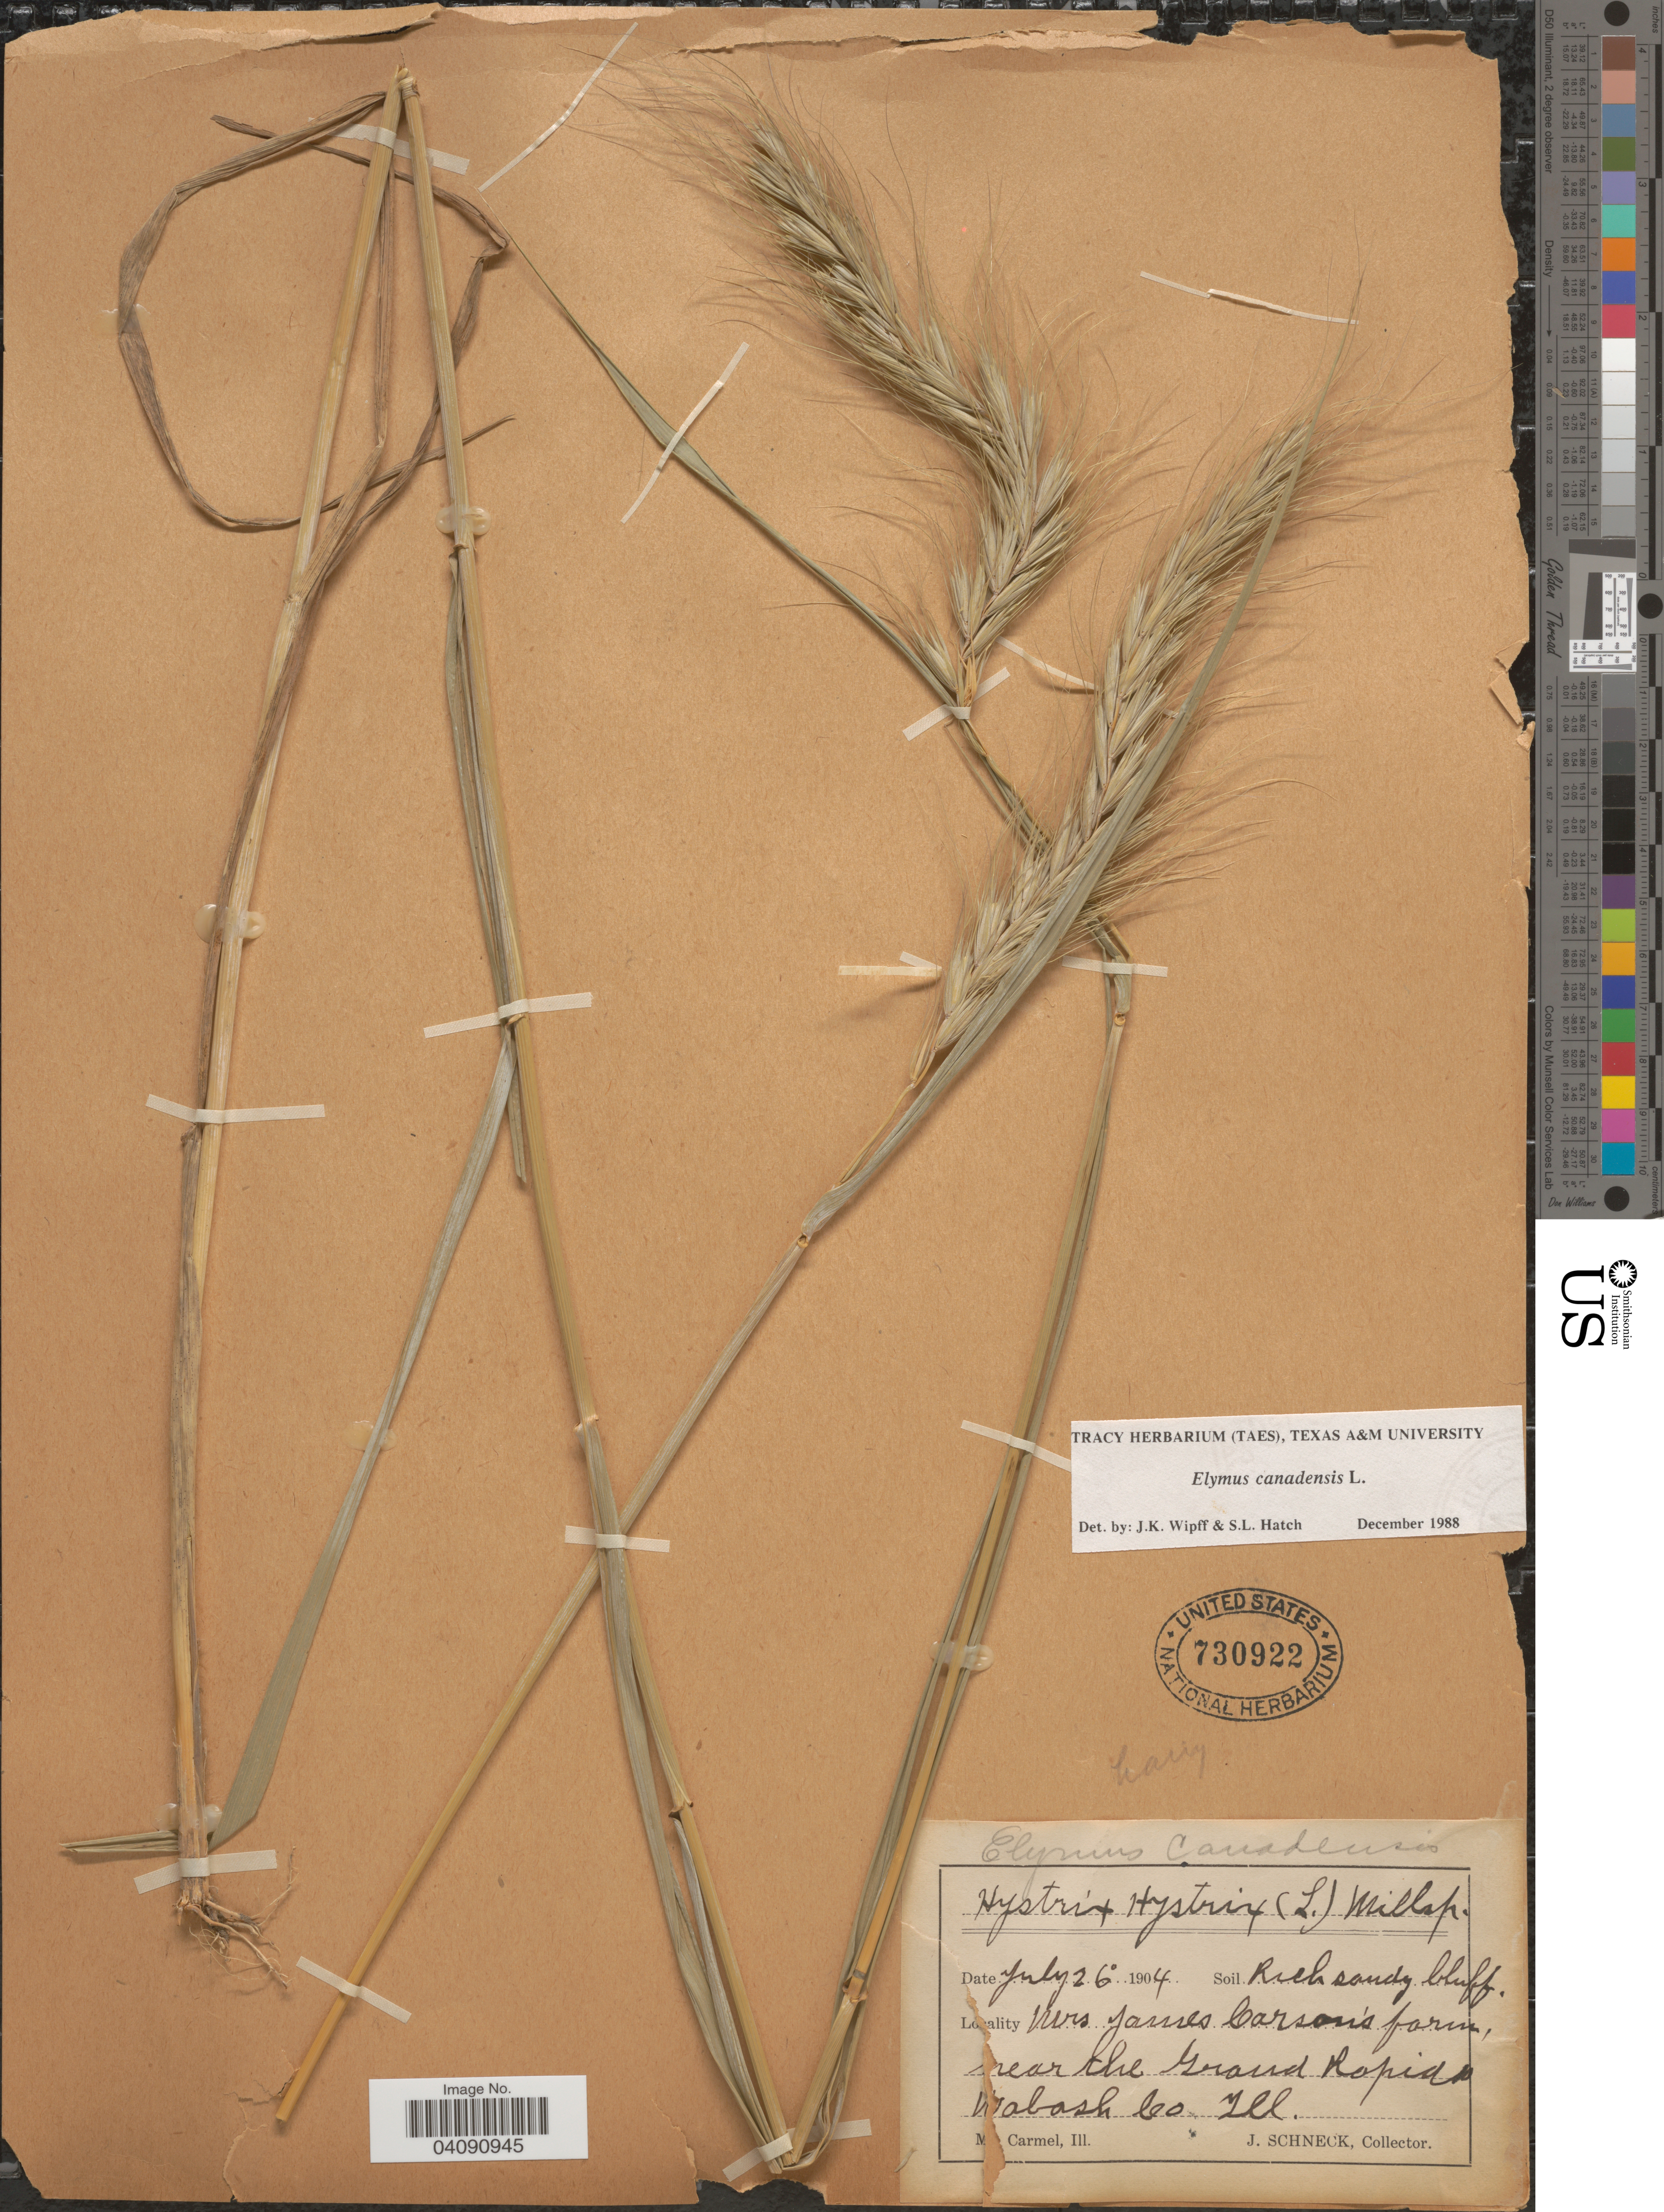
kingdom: Plantae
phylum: Tracheophyta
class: Liliopsida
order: Poales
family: Poaceae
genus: Elymus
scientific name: Elymus canadensis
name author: L.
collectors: J. Schneck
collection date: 1904-07-26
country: United States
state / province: Illinois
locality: Mrs James Carson's farm, near the Grand Rapids Wabash Co.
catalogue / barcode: US 730922